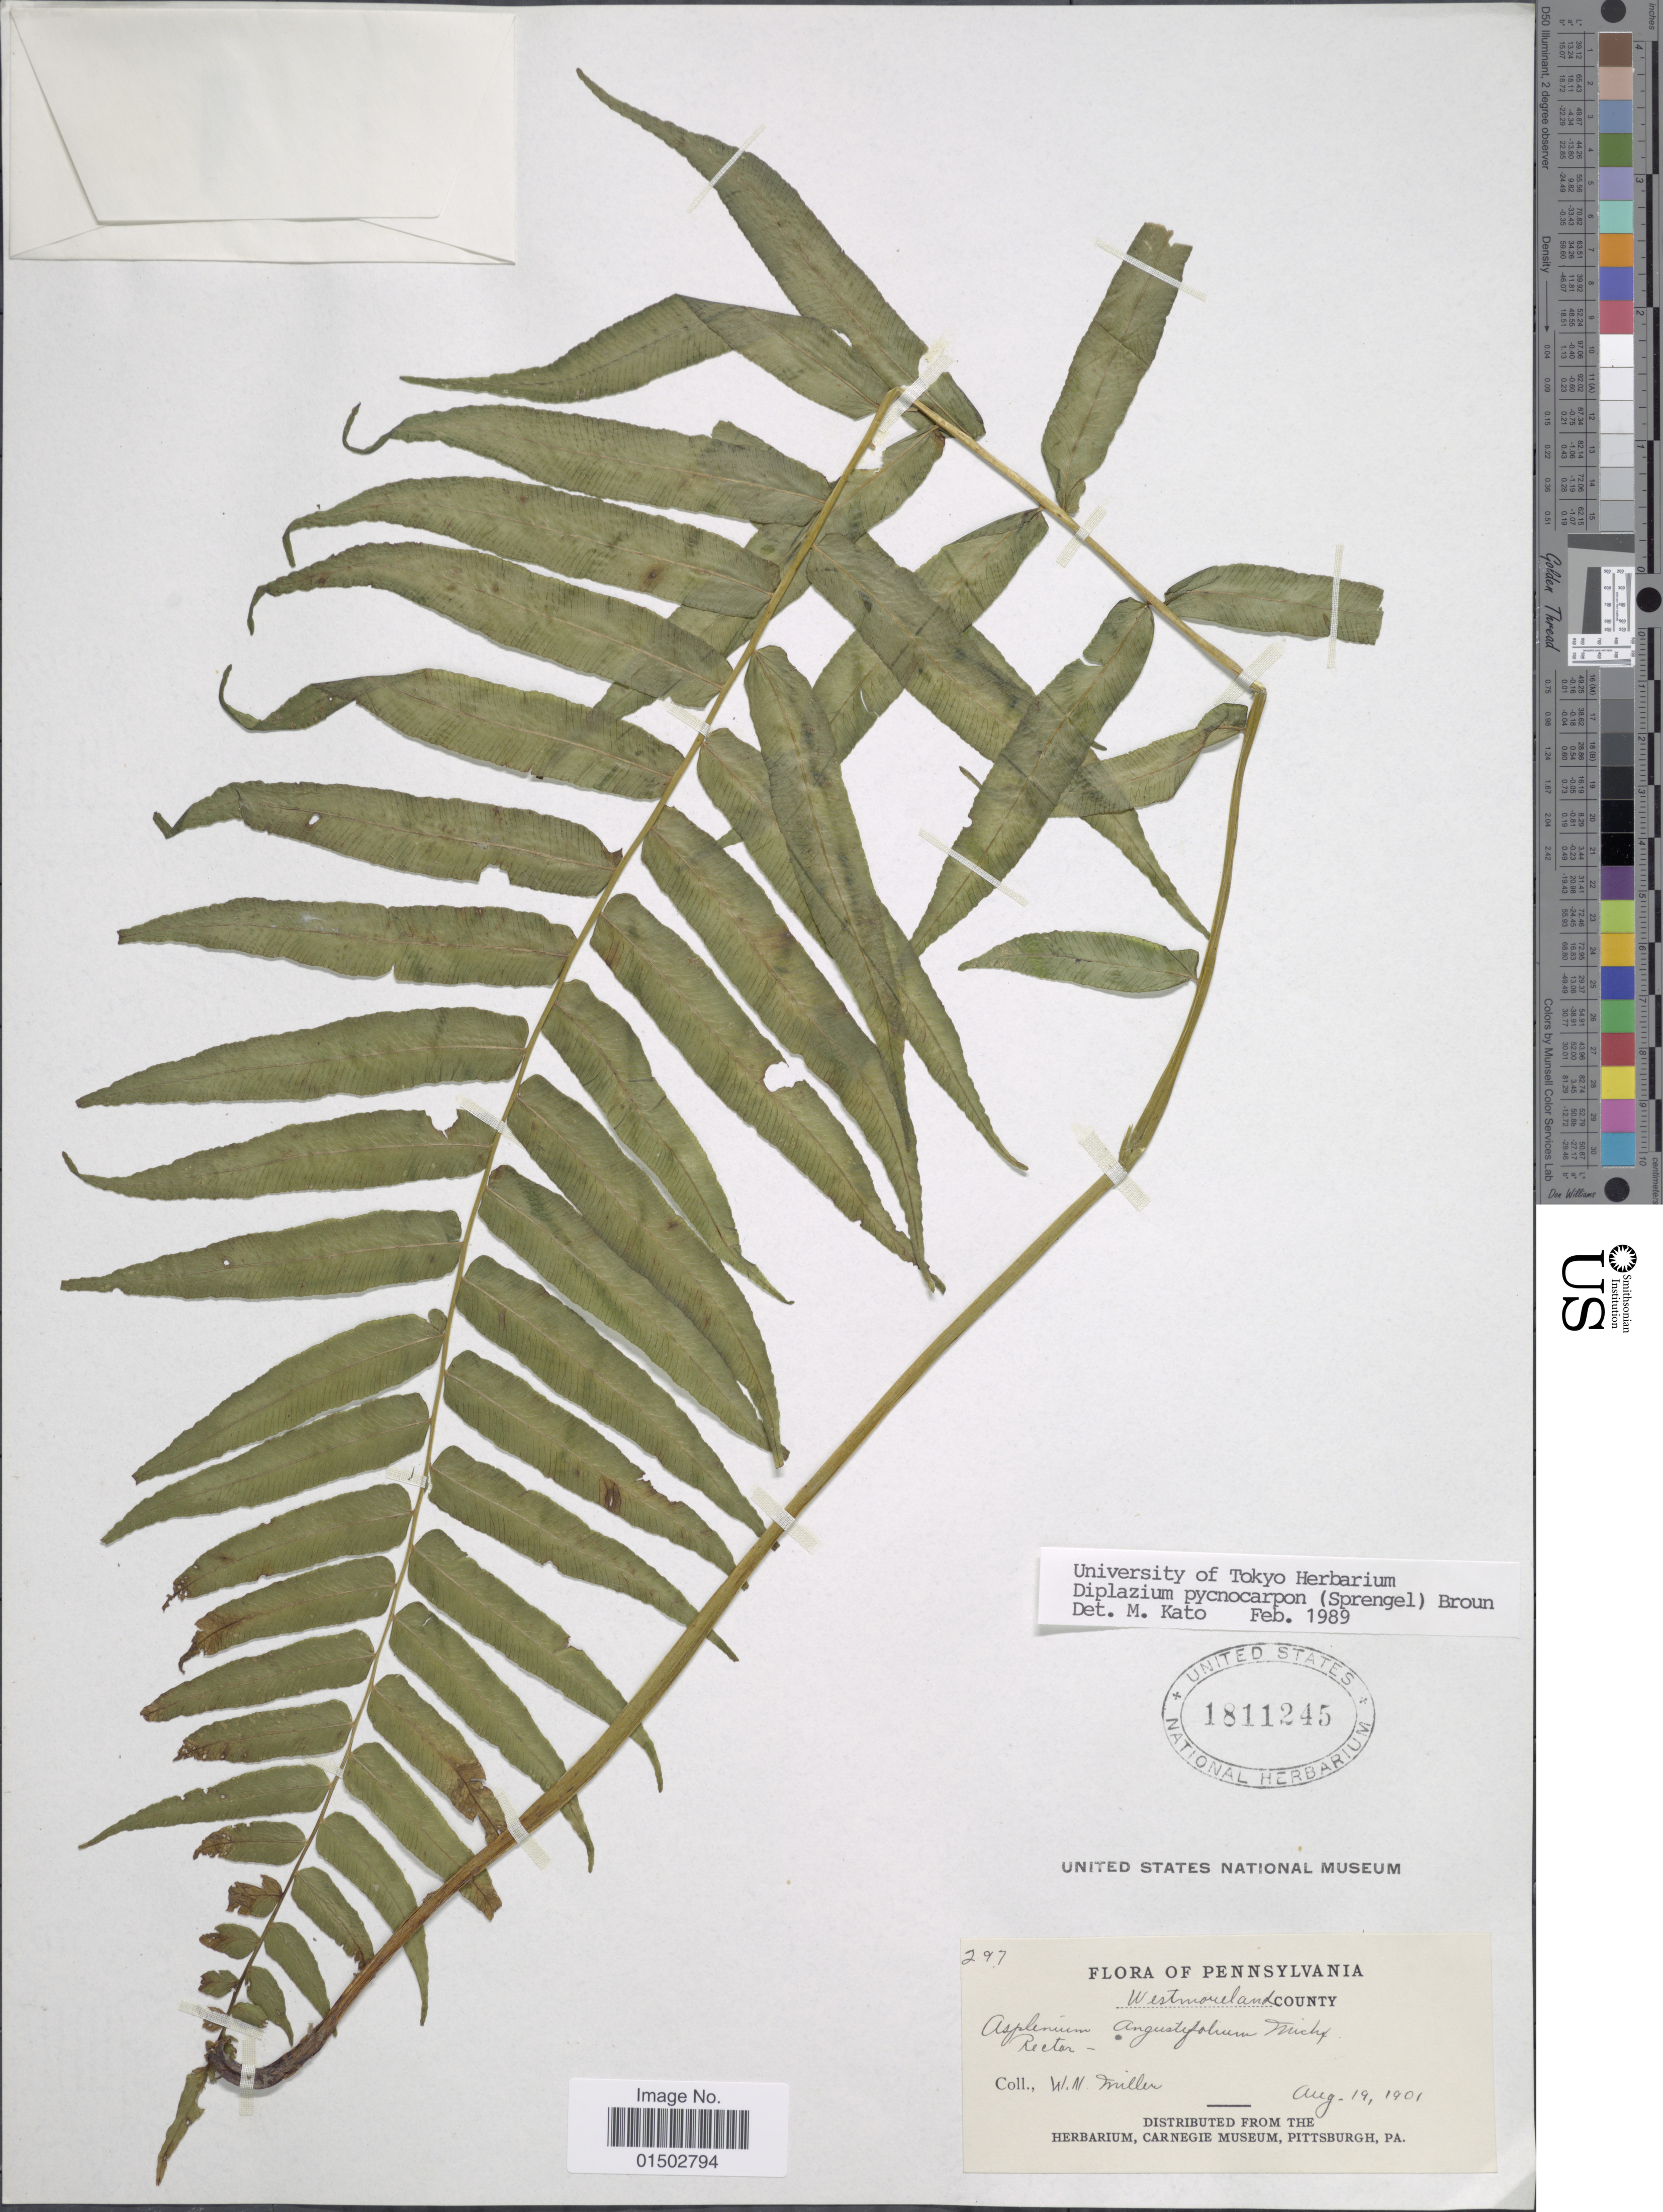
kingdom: Plantae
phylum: Tracheophyta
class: Polypodiopsida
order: Polypodiales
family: Diplaziopsidaceae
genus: Homalosorus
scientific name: Homalosorus pycnocarpos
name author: (Spreng.) Pic. Serm.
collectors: W. Miller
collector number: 297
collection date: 1901-08-19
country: United States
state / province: Pennsylvania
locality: Westmoreland County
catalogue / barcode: US 1811245